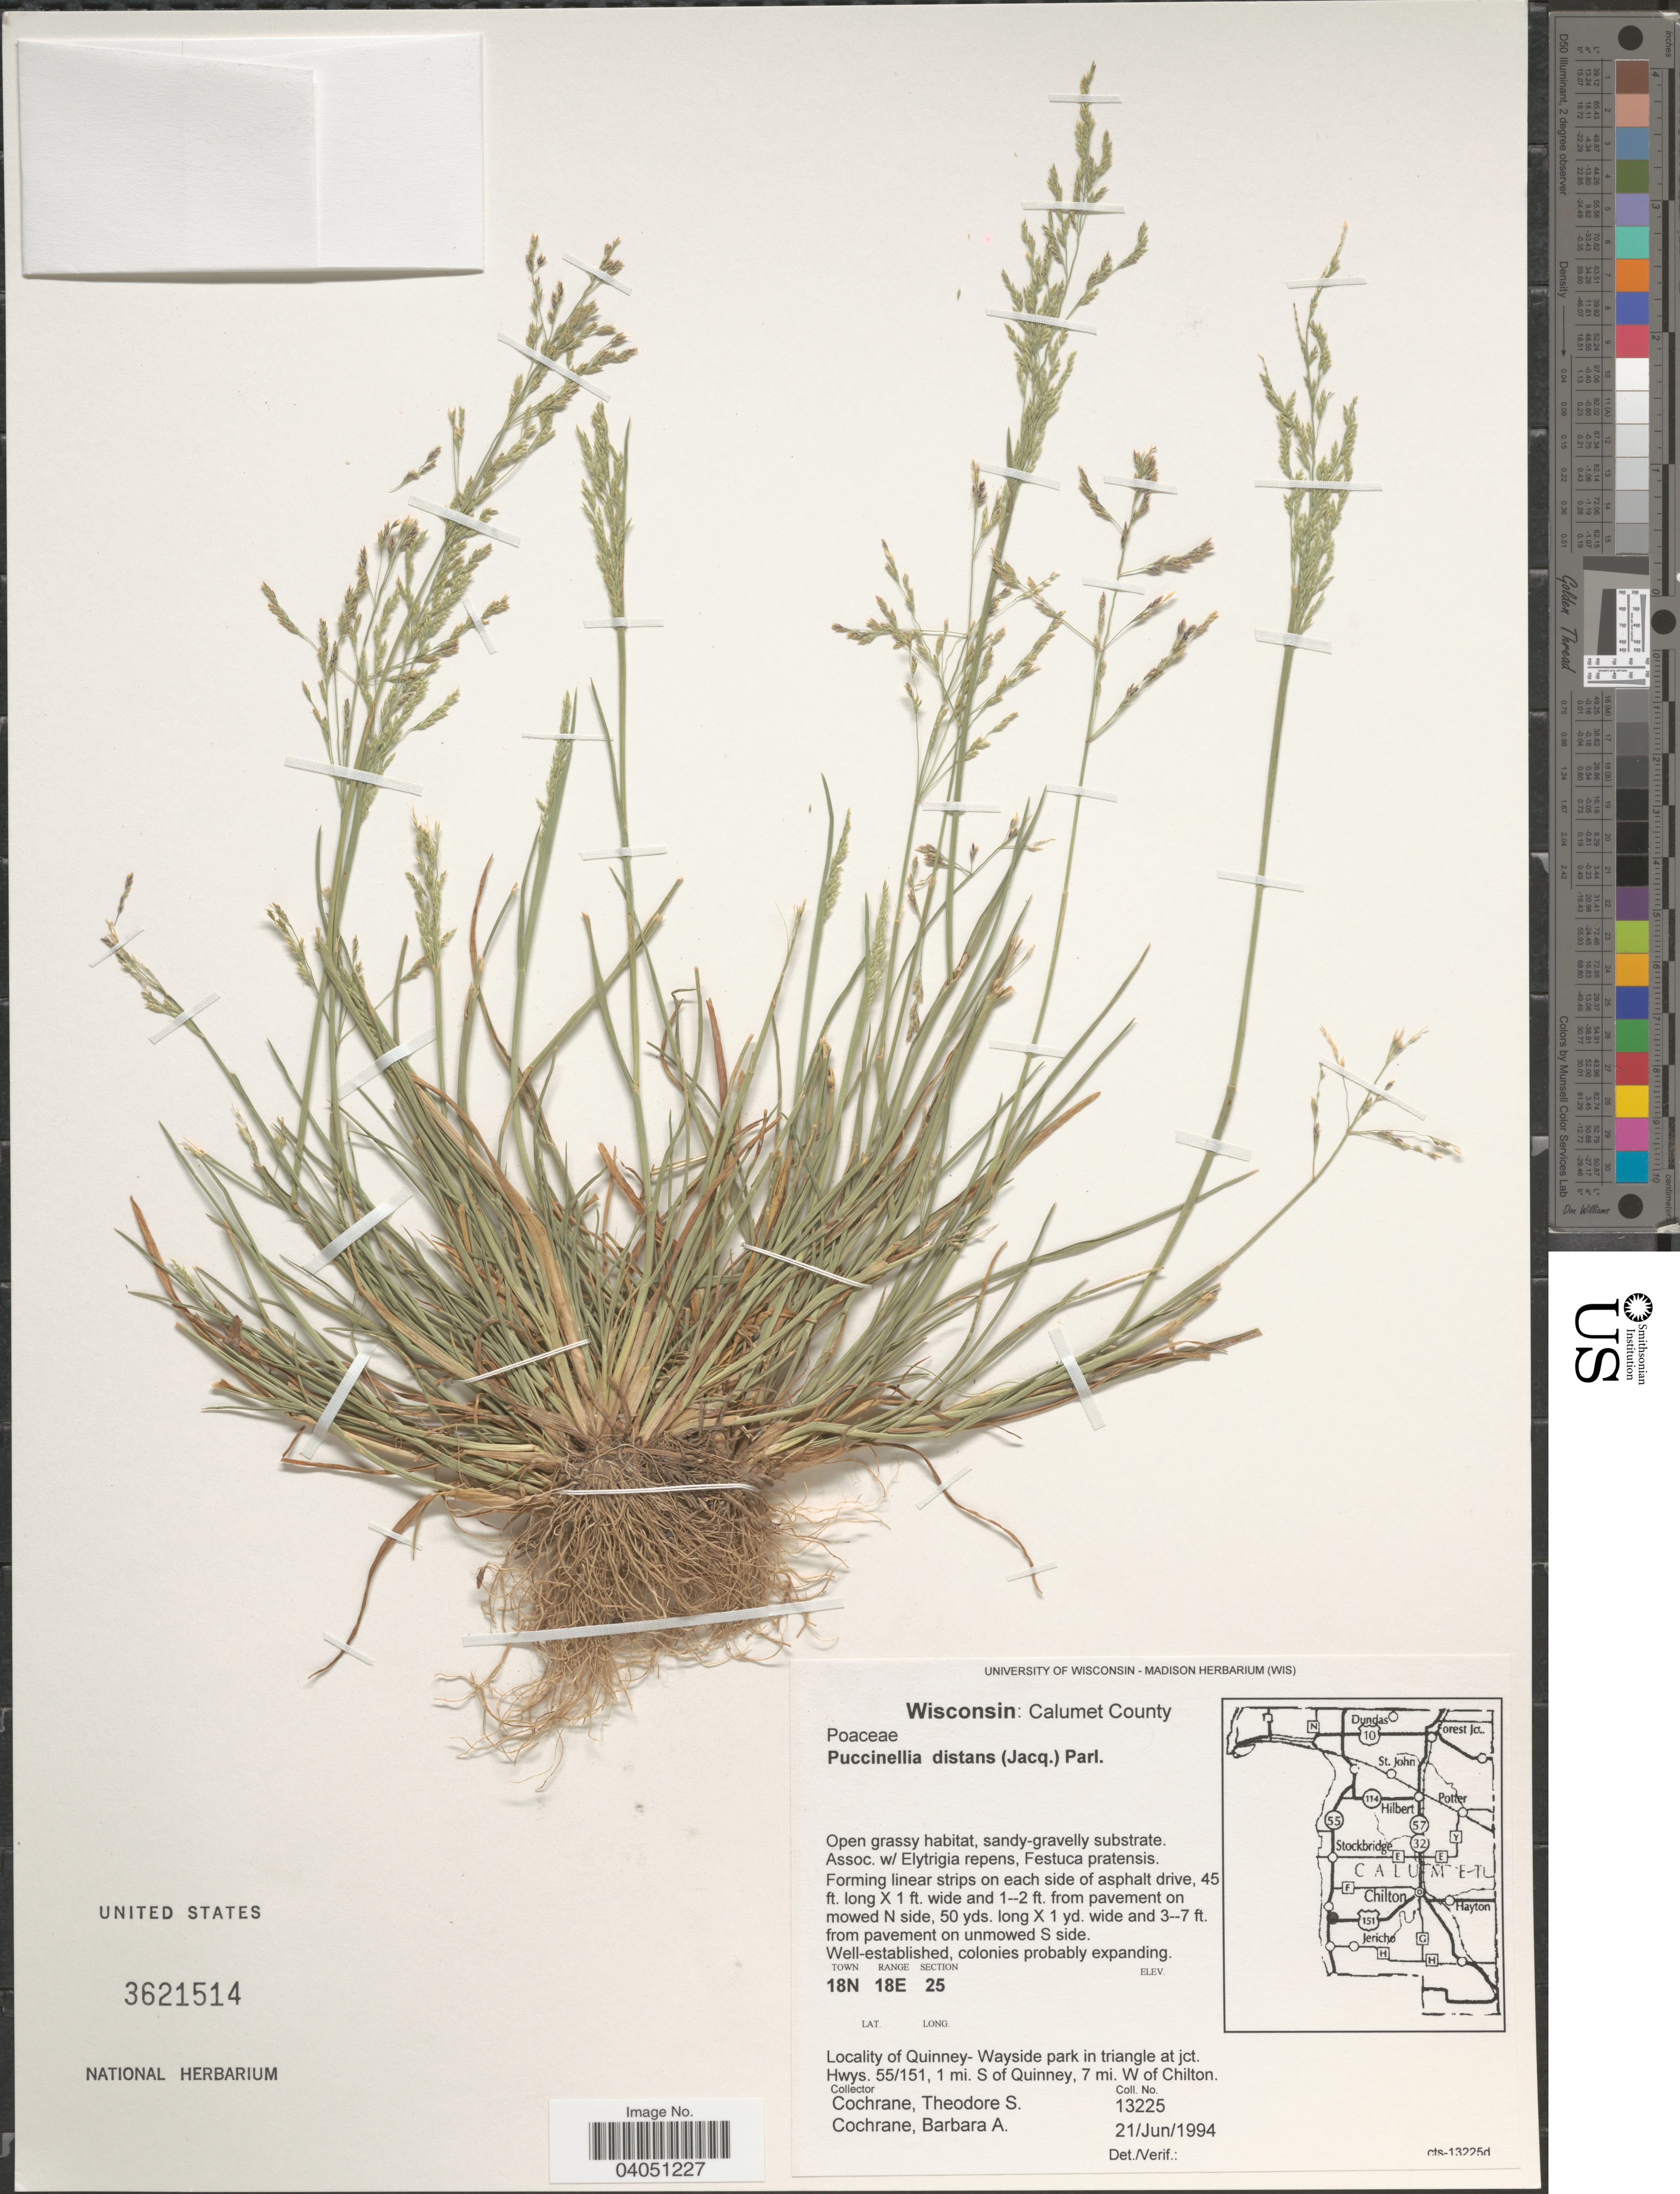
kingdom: Plantae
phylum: Tracheophyta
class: Liliopsida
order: Poales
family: Poaceae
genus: Puccinellia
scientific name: Puccinellia distans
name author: (Jacq.) Parl.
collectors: T. S. Cochrane & B. Cochrane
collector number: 13225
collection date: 1994-06-21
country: United States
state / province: Wisconsin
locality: Calumet County. Town 18N. Range 18E. Section 25. Quinney-Wayside park in triangle at jct. Hwy. 55/151, 1 mi. S of Quinney, 7 mi. W of Chilton.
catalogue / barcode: US 3621514